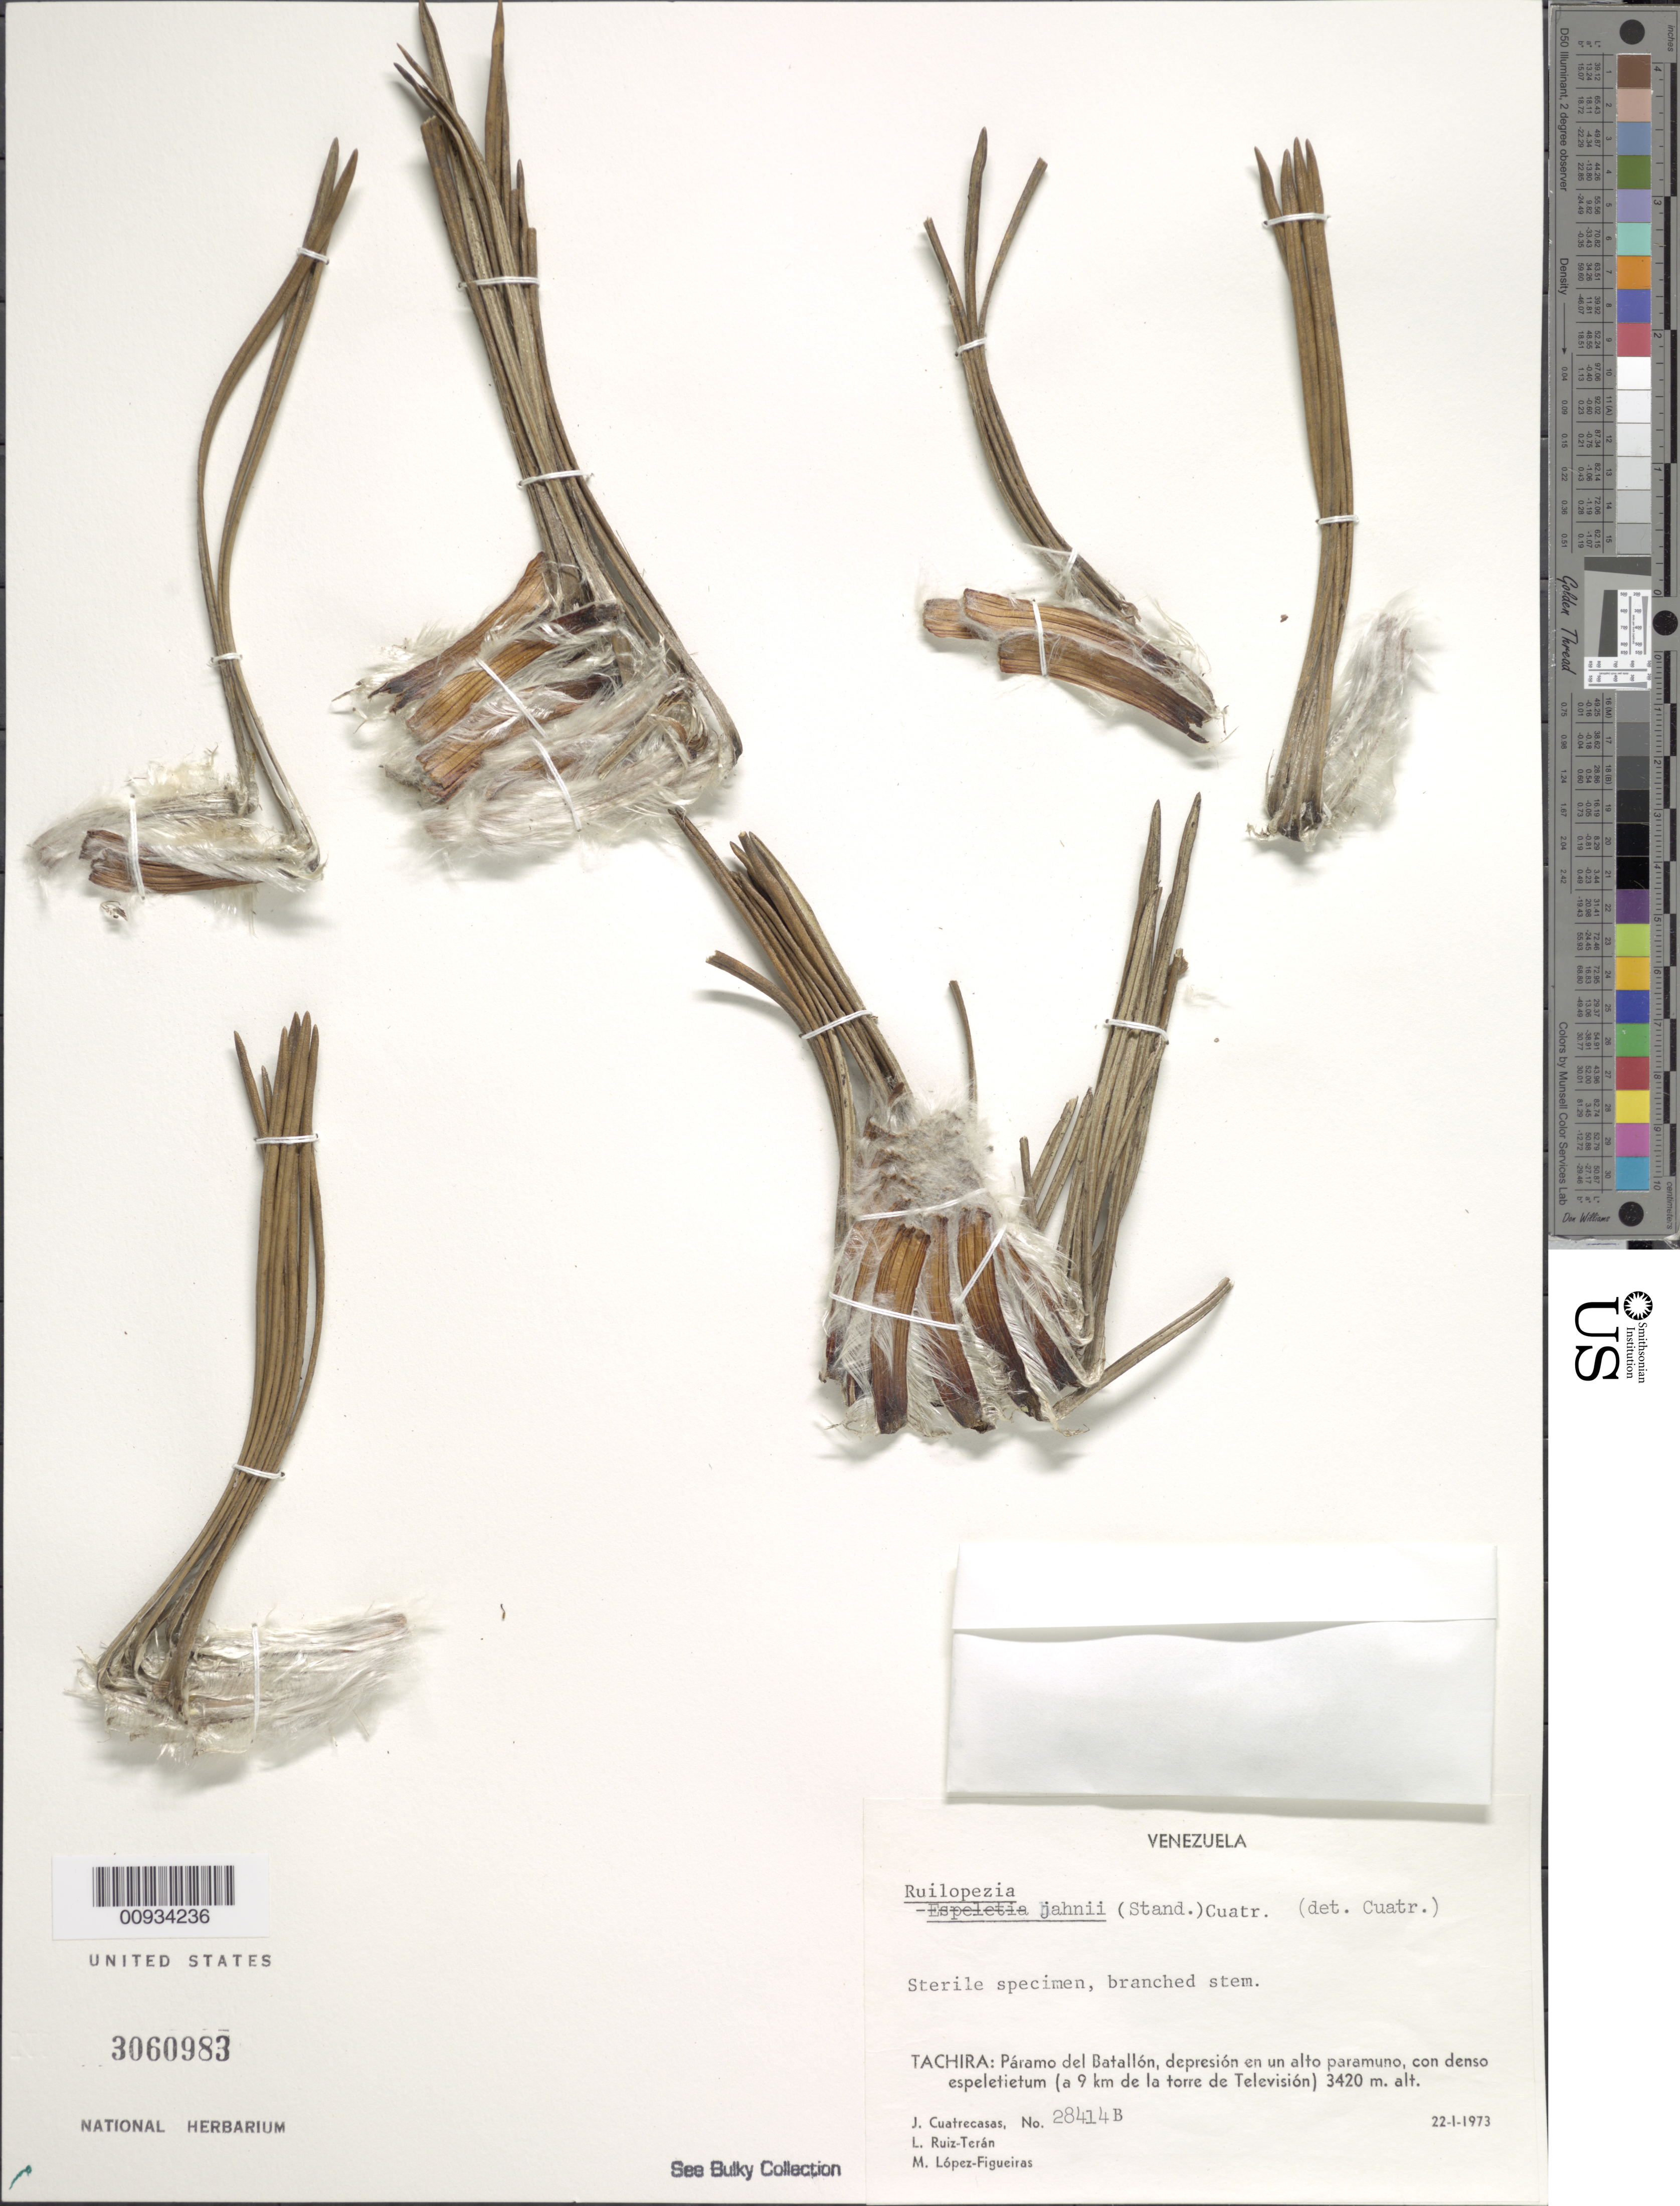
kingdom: Plantae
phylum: Tracheophyta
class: Magnoliopsida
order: Asterales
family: Asteraceae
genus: Ruilopezia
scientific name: Ruilopezia jahnii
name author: (Standl.) Cuatrec.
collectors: J. Cuatrecasas, L. E. Ruíz-Terán & M. López Figueiras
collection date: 1973-01-22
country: Venezuela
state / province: Táchira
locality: Páramo del Batallón. Páramo del Batallón, depresión en un alto paramuno, con denso espeletietum (a 9 km de la torre de Televisión).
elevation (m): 3420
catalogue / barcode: US 3060983